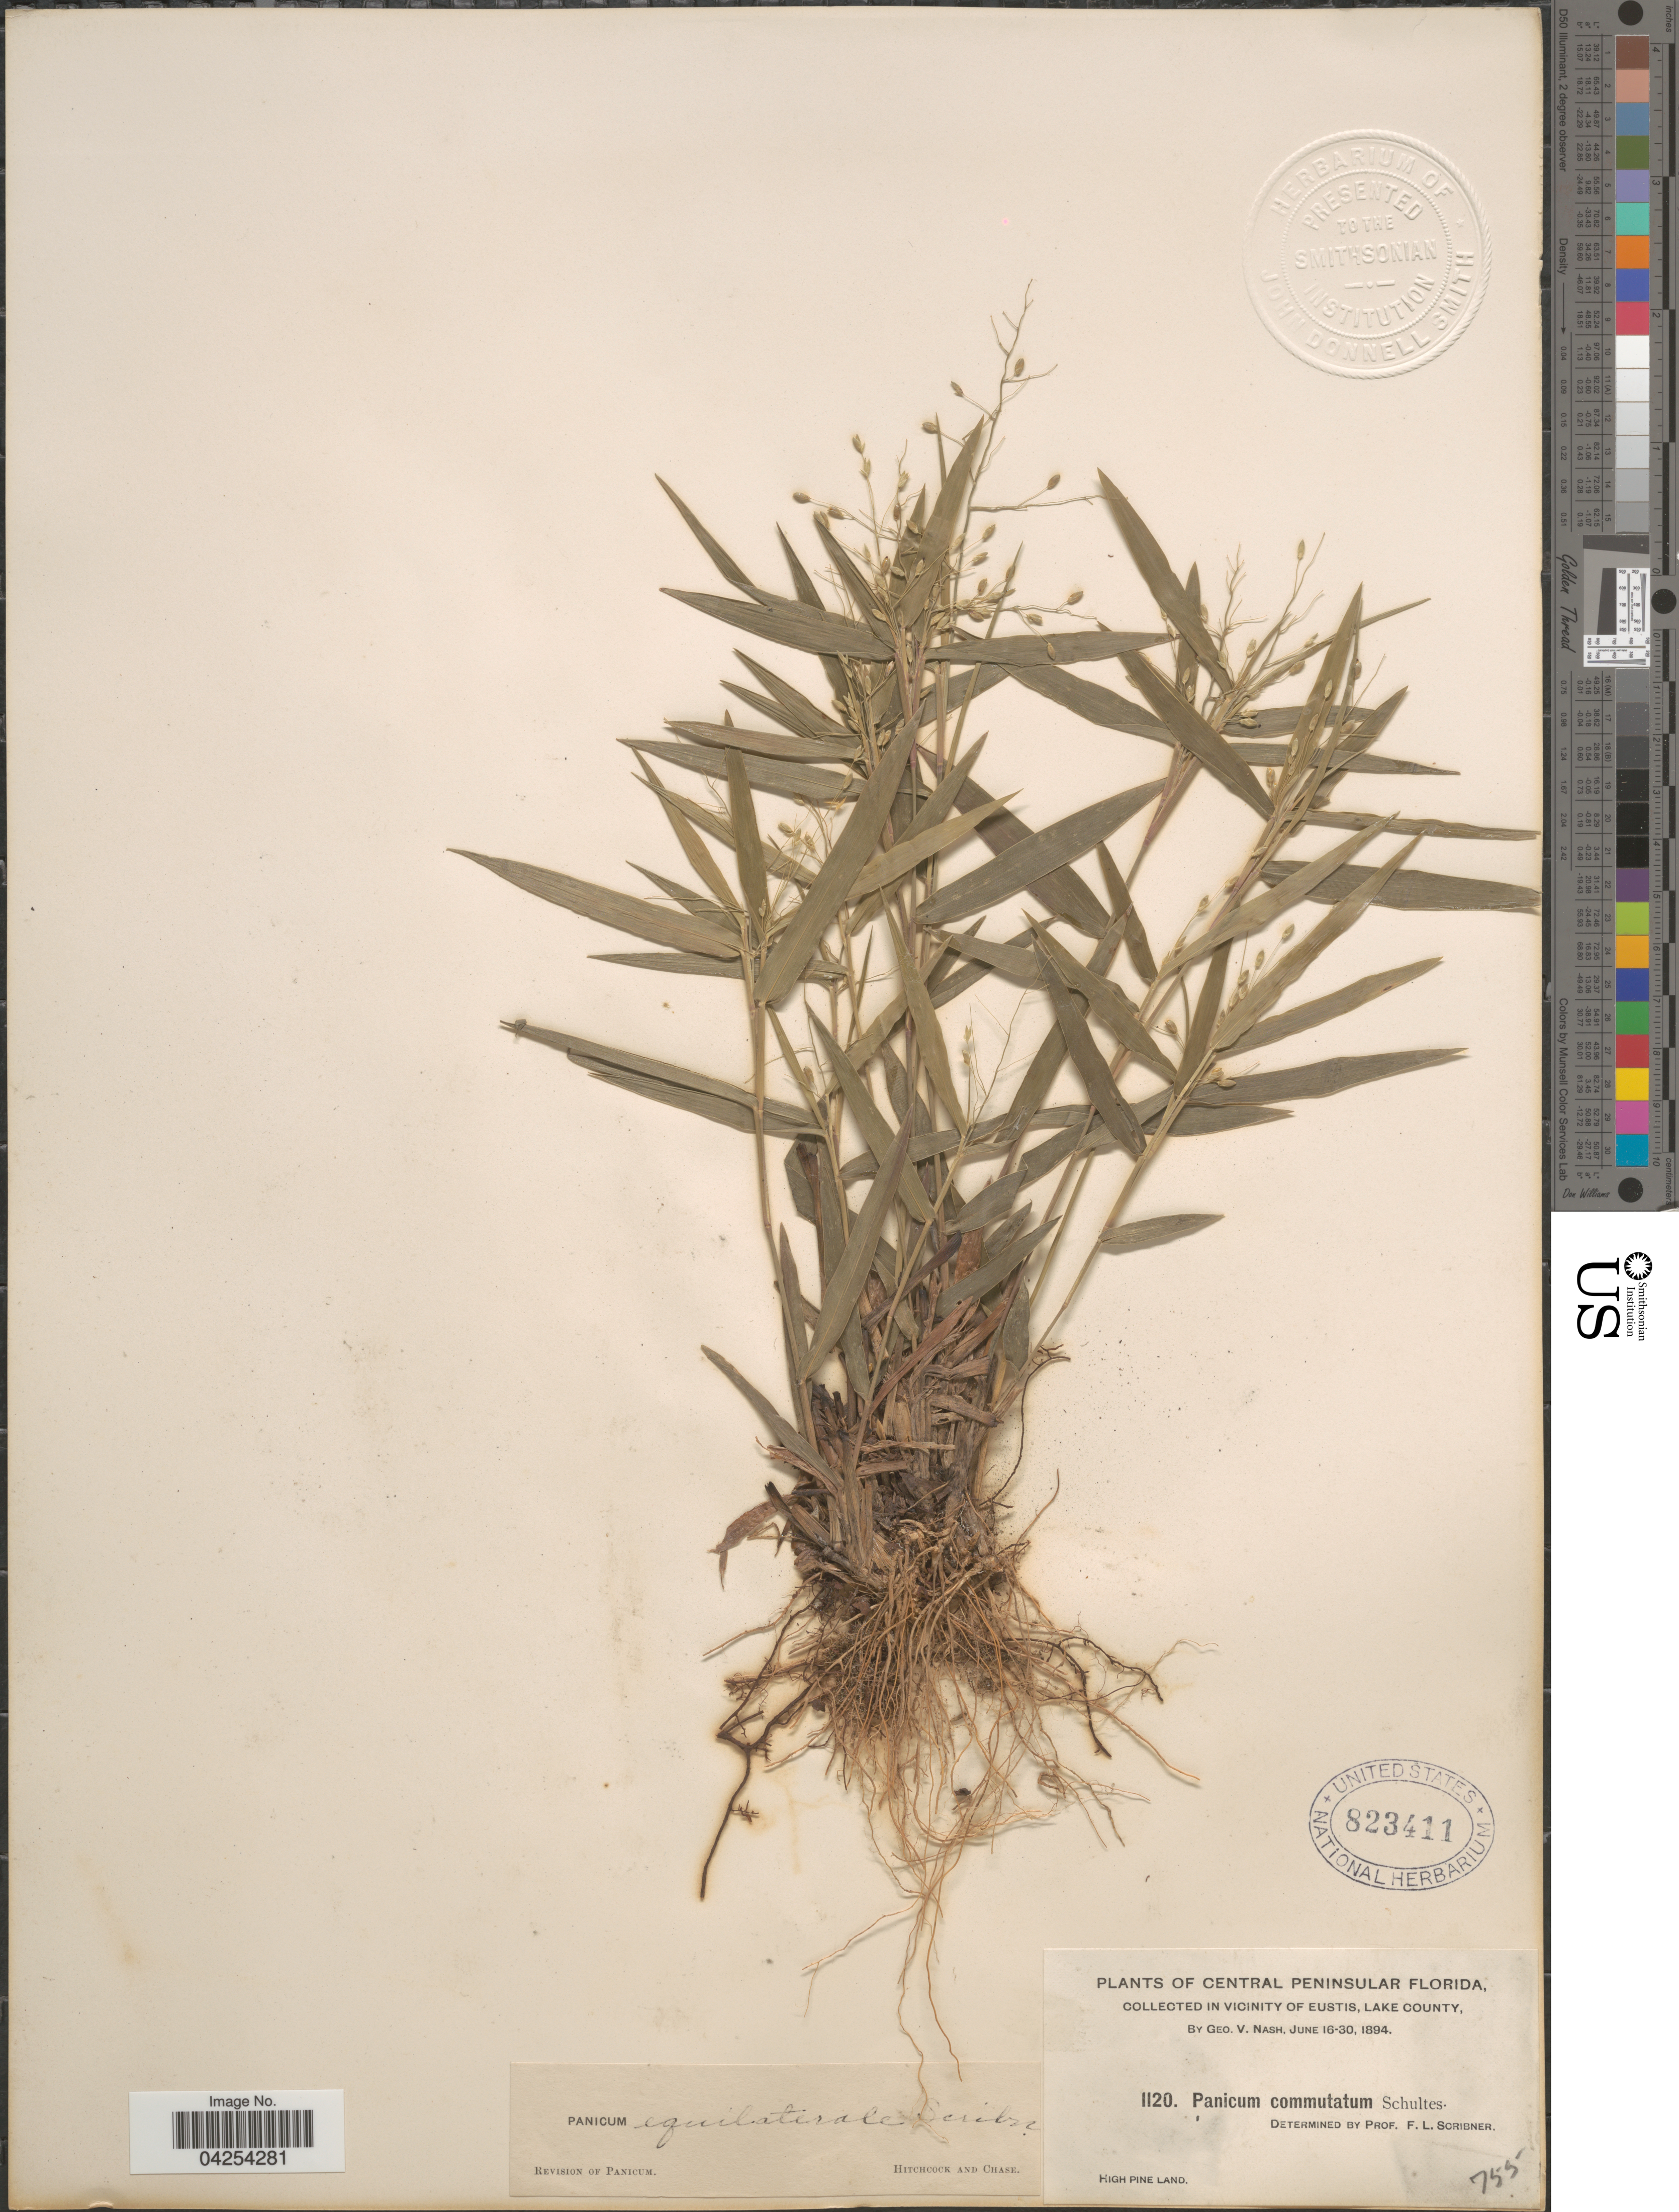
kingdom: Plantae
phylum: Tracheophyta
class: Liliopsida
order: Poales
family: Poaceae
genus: Dichanthelium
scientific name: Dichanthelium commutatum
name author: (Schult.) Gould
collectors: G. V. Nash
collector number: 1120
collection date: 1894-06-16/1894-06-30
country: United States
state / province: Florida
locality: Central Peninsular Florida, in vicinity of Eustis, Lake County.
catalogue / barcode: US 823411